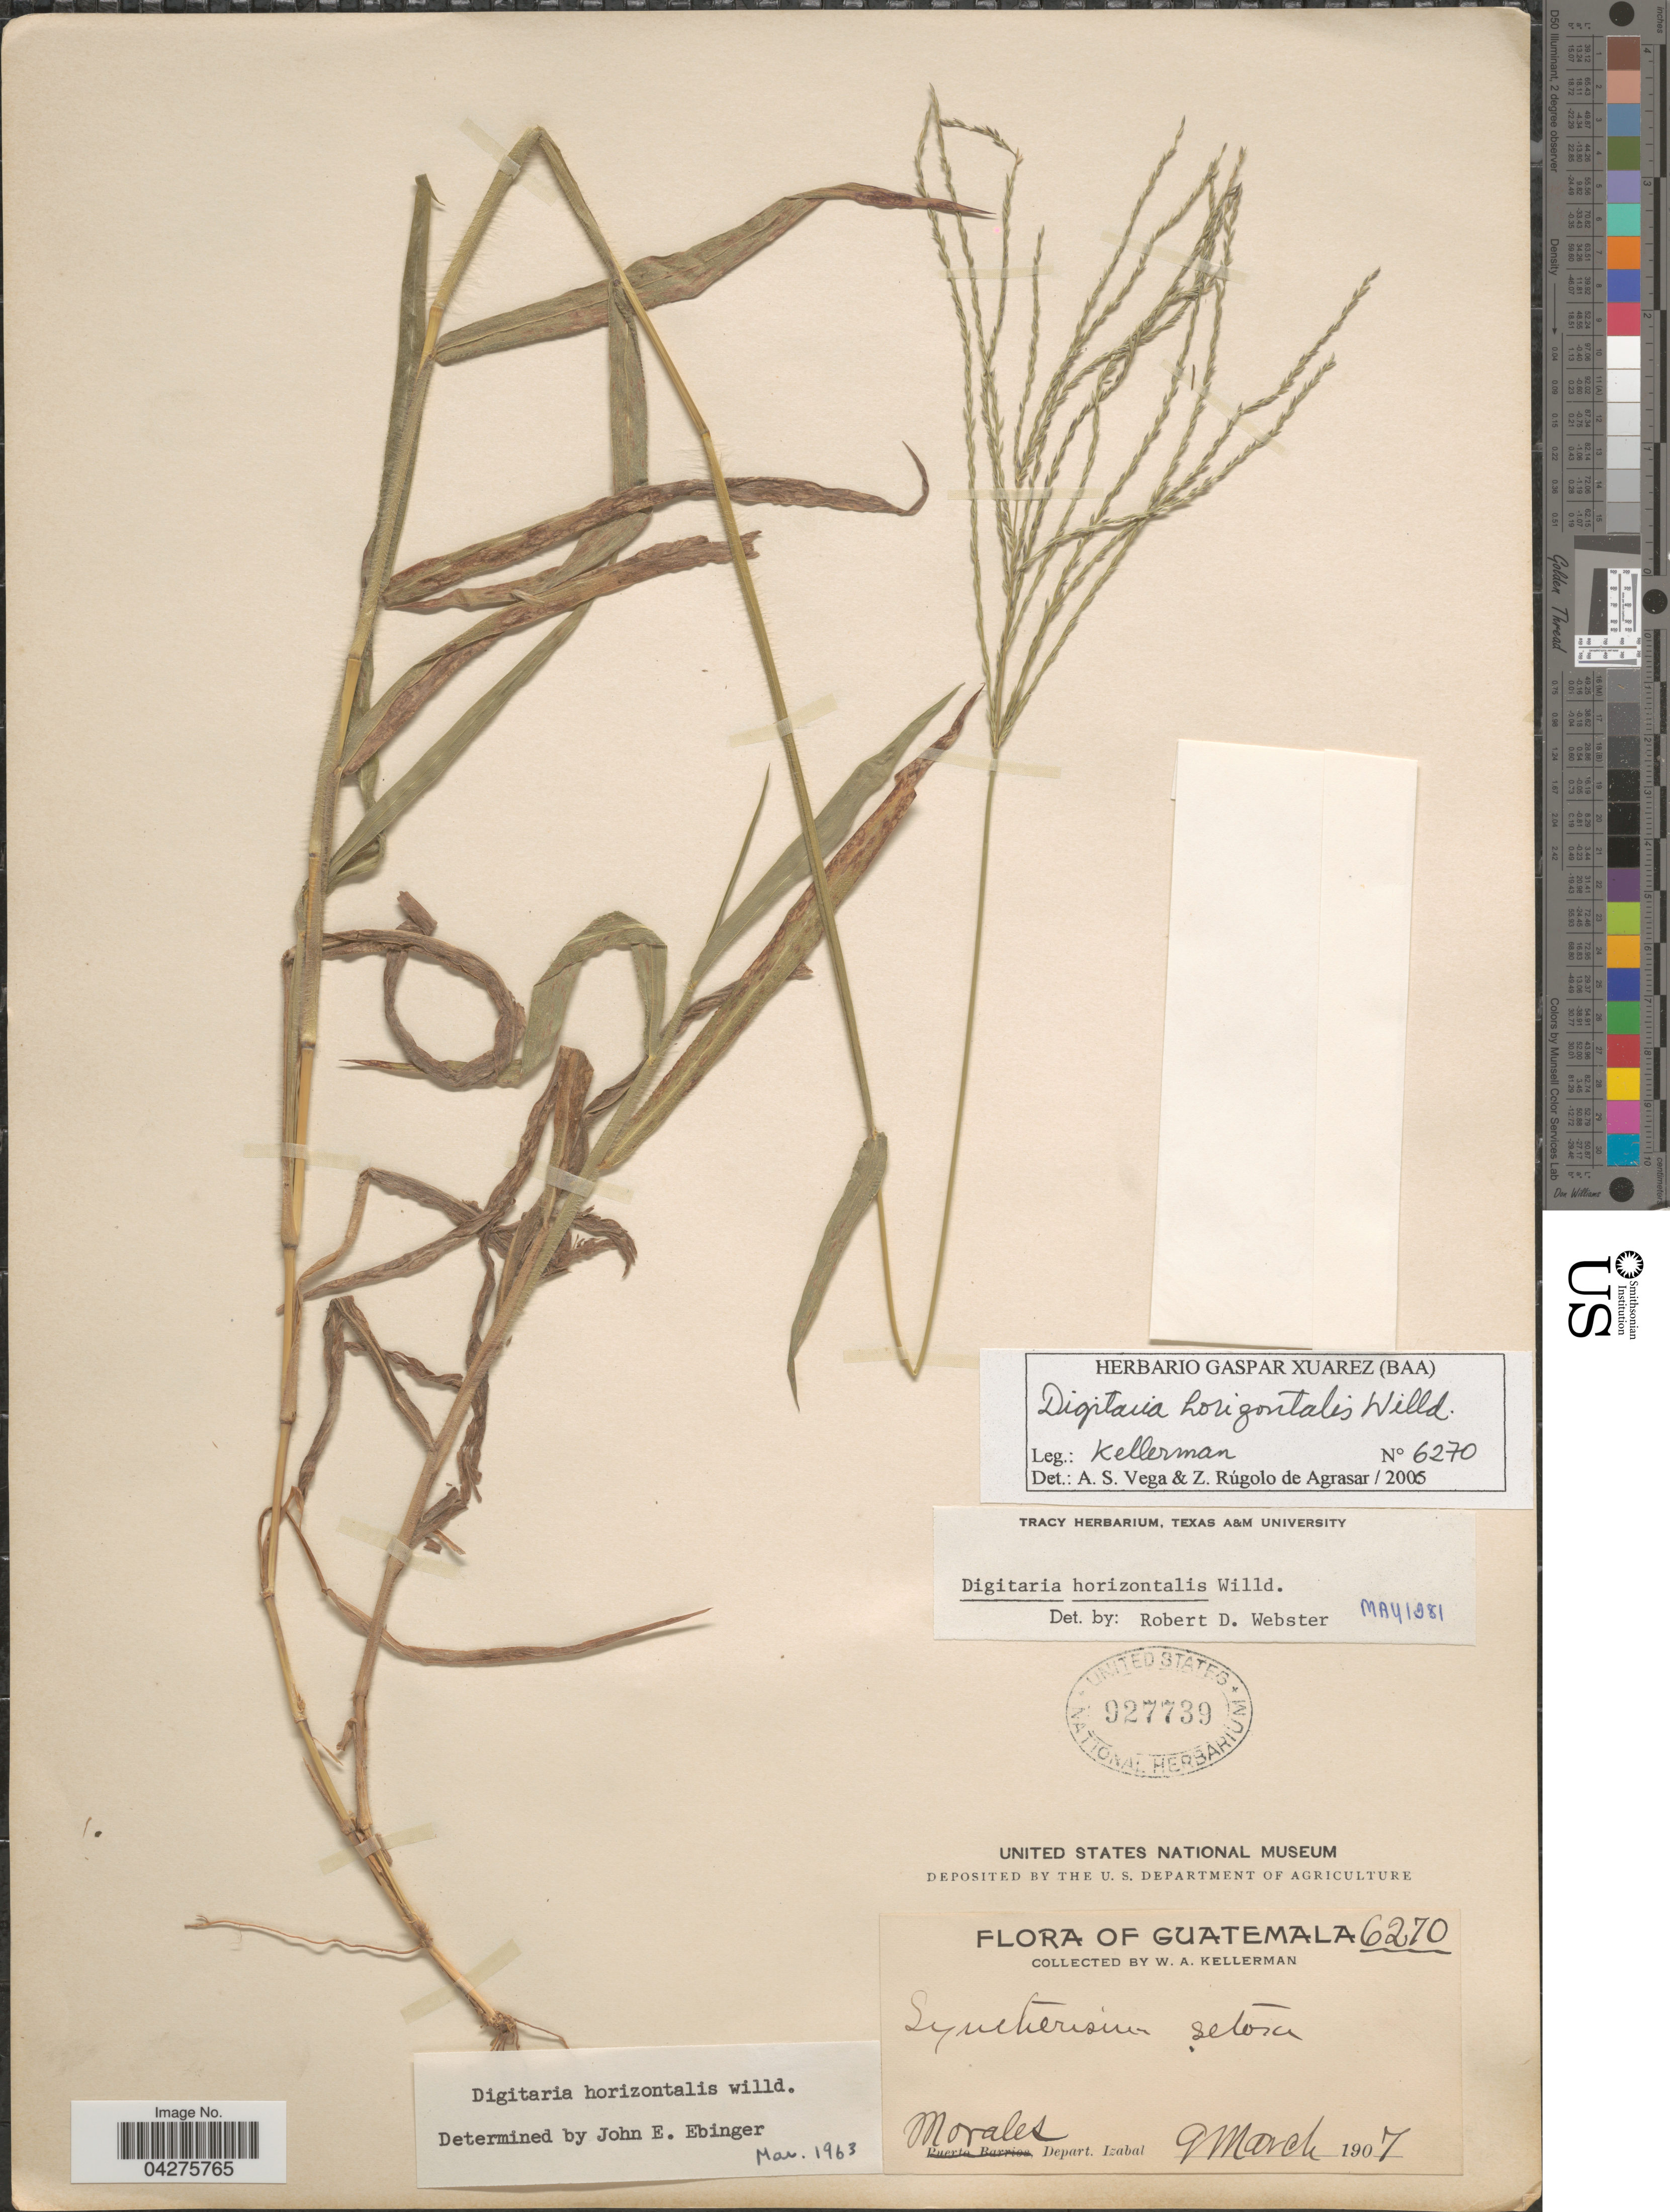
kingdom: Plantae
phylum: Tracheophyta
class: Liliopsida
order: Poales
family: Poaceae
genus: Digitaria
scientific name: Digitaria horizontalis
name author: Willd.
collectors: W. Kellerman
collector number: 6270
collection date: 1907-03-09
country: Guatemala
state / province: Izabal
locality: Morales, Depart. Izabal.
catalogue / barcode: US 927739